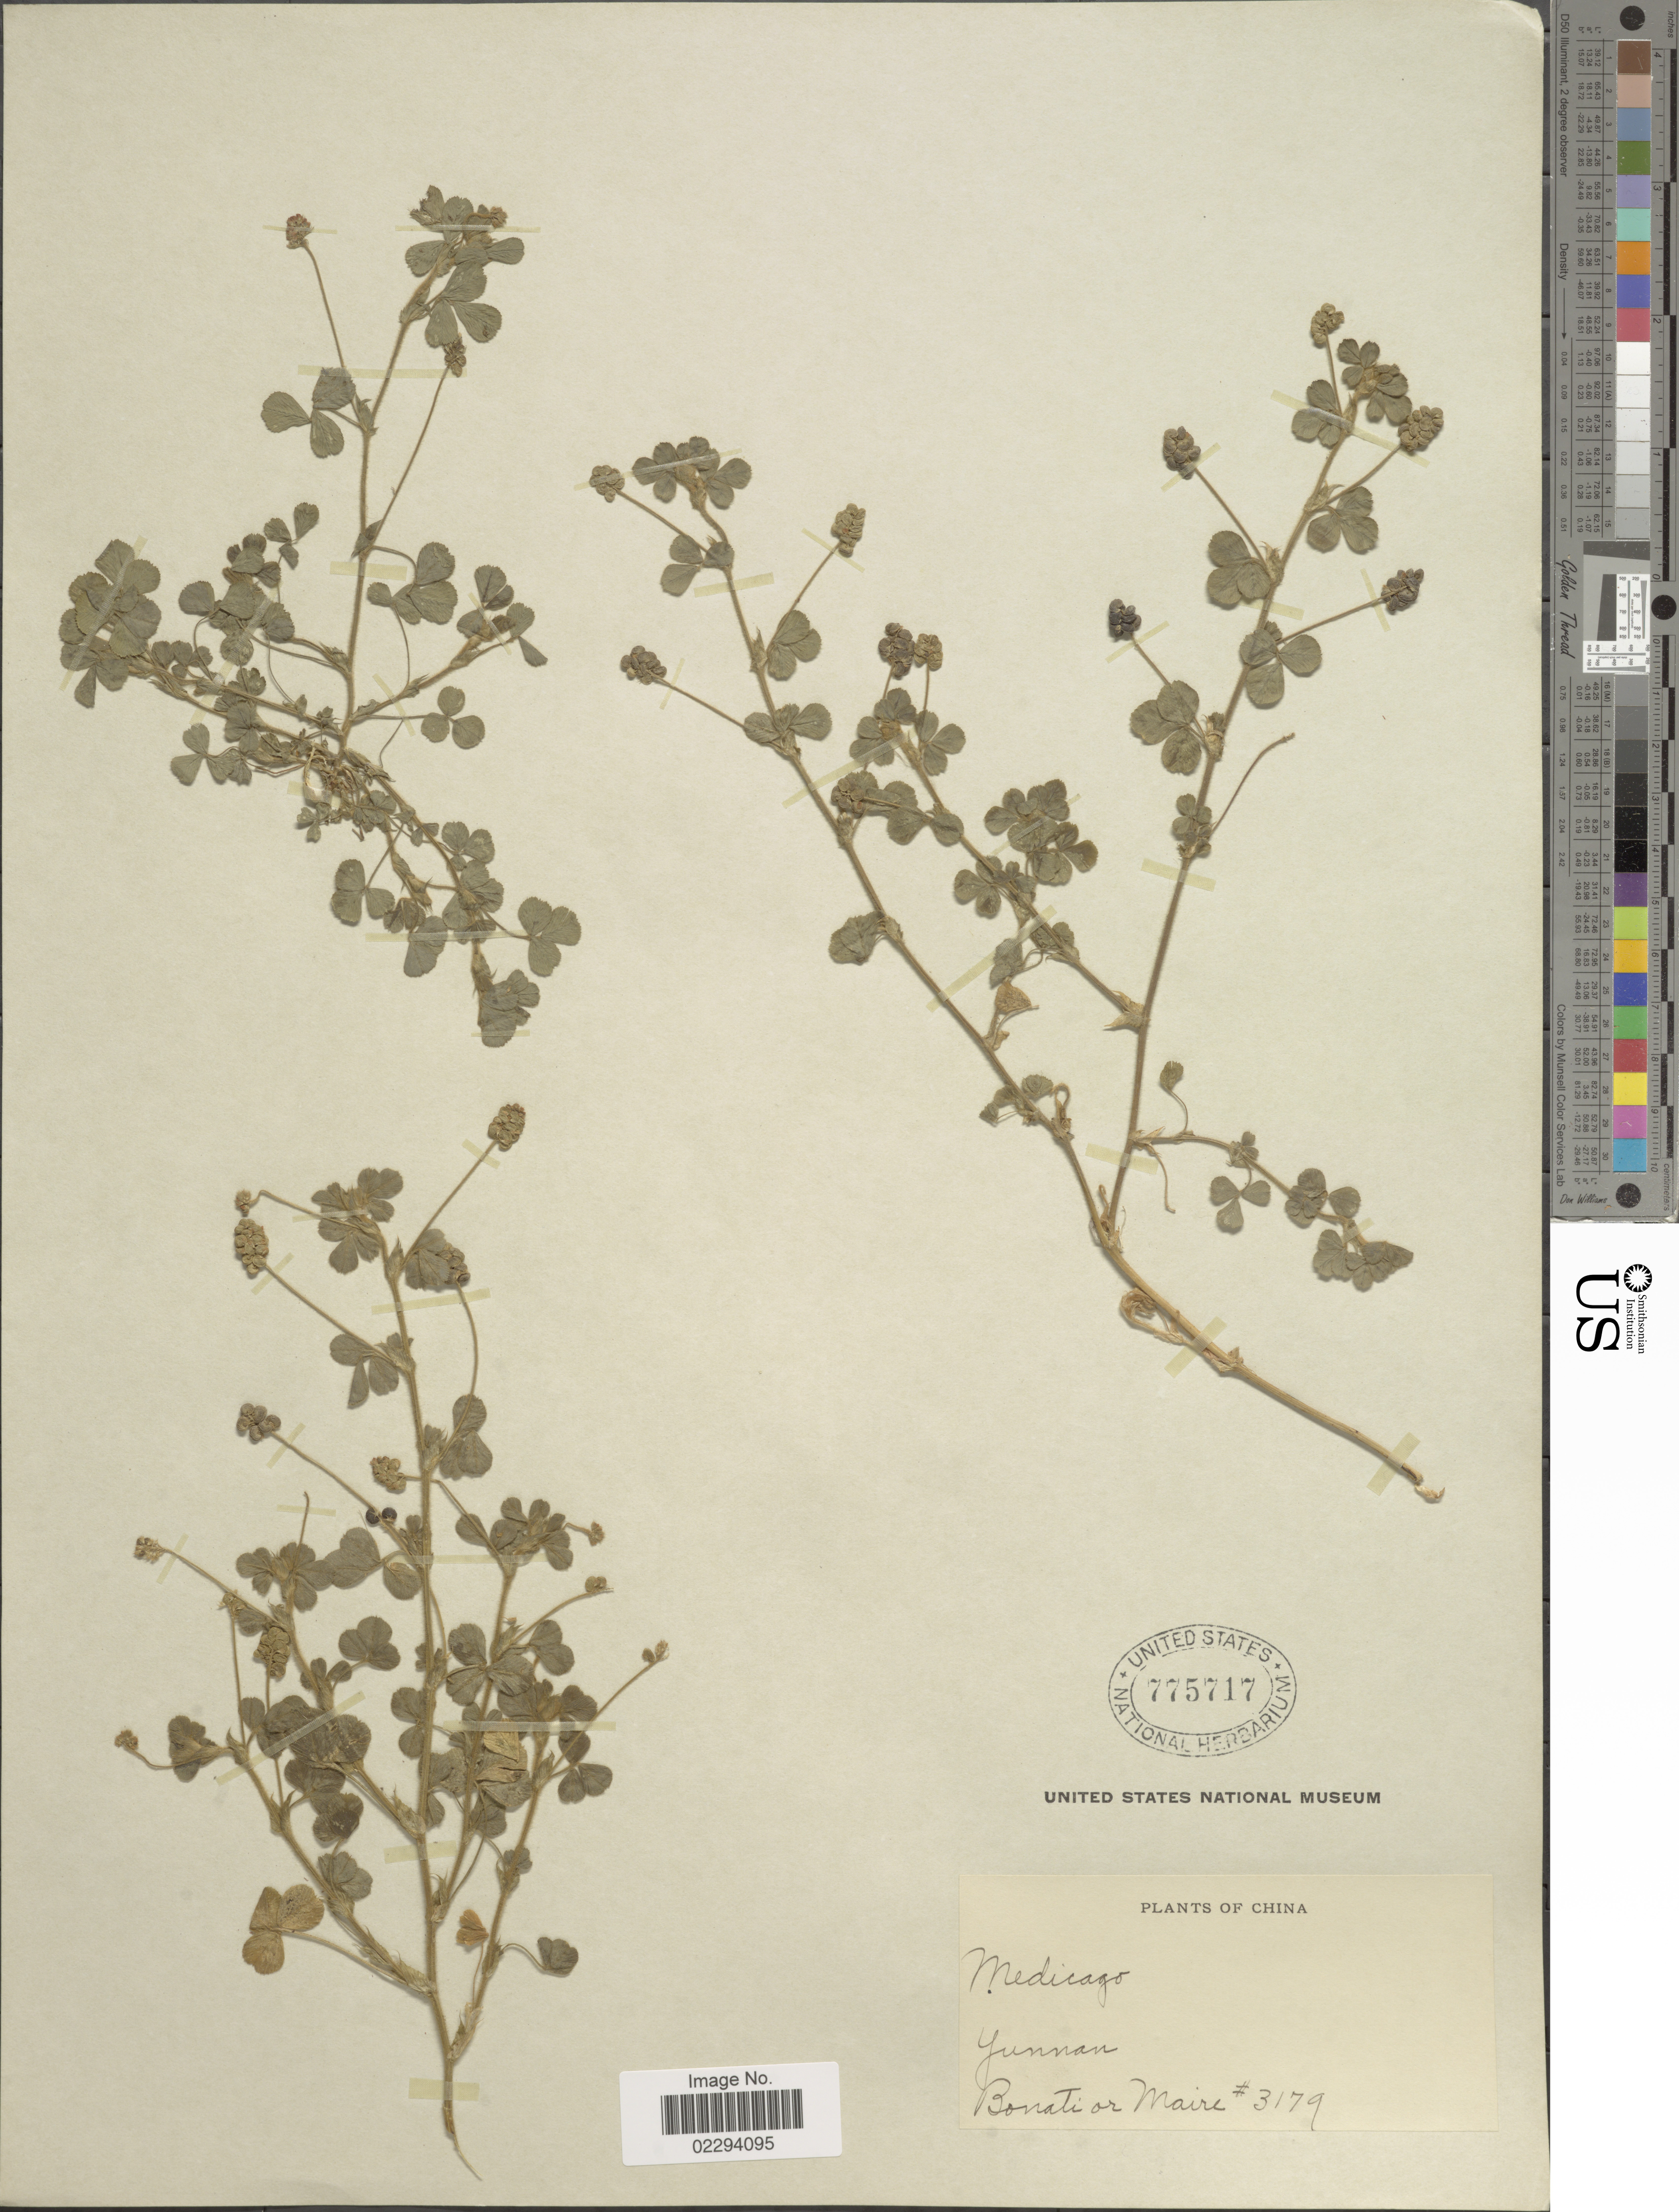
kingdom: Plantae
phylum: Tracheophyta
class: Magnoliopsida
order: Fabales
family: Fabaceae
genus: Medicago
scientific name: Medicago lupulina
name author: L.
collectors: -. Bonati & Maire, --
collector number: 3179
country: China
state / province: Yunnan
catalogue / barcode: US 775717